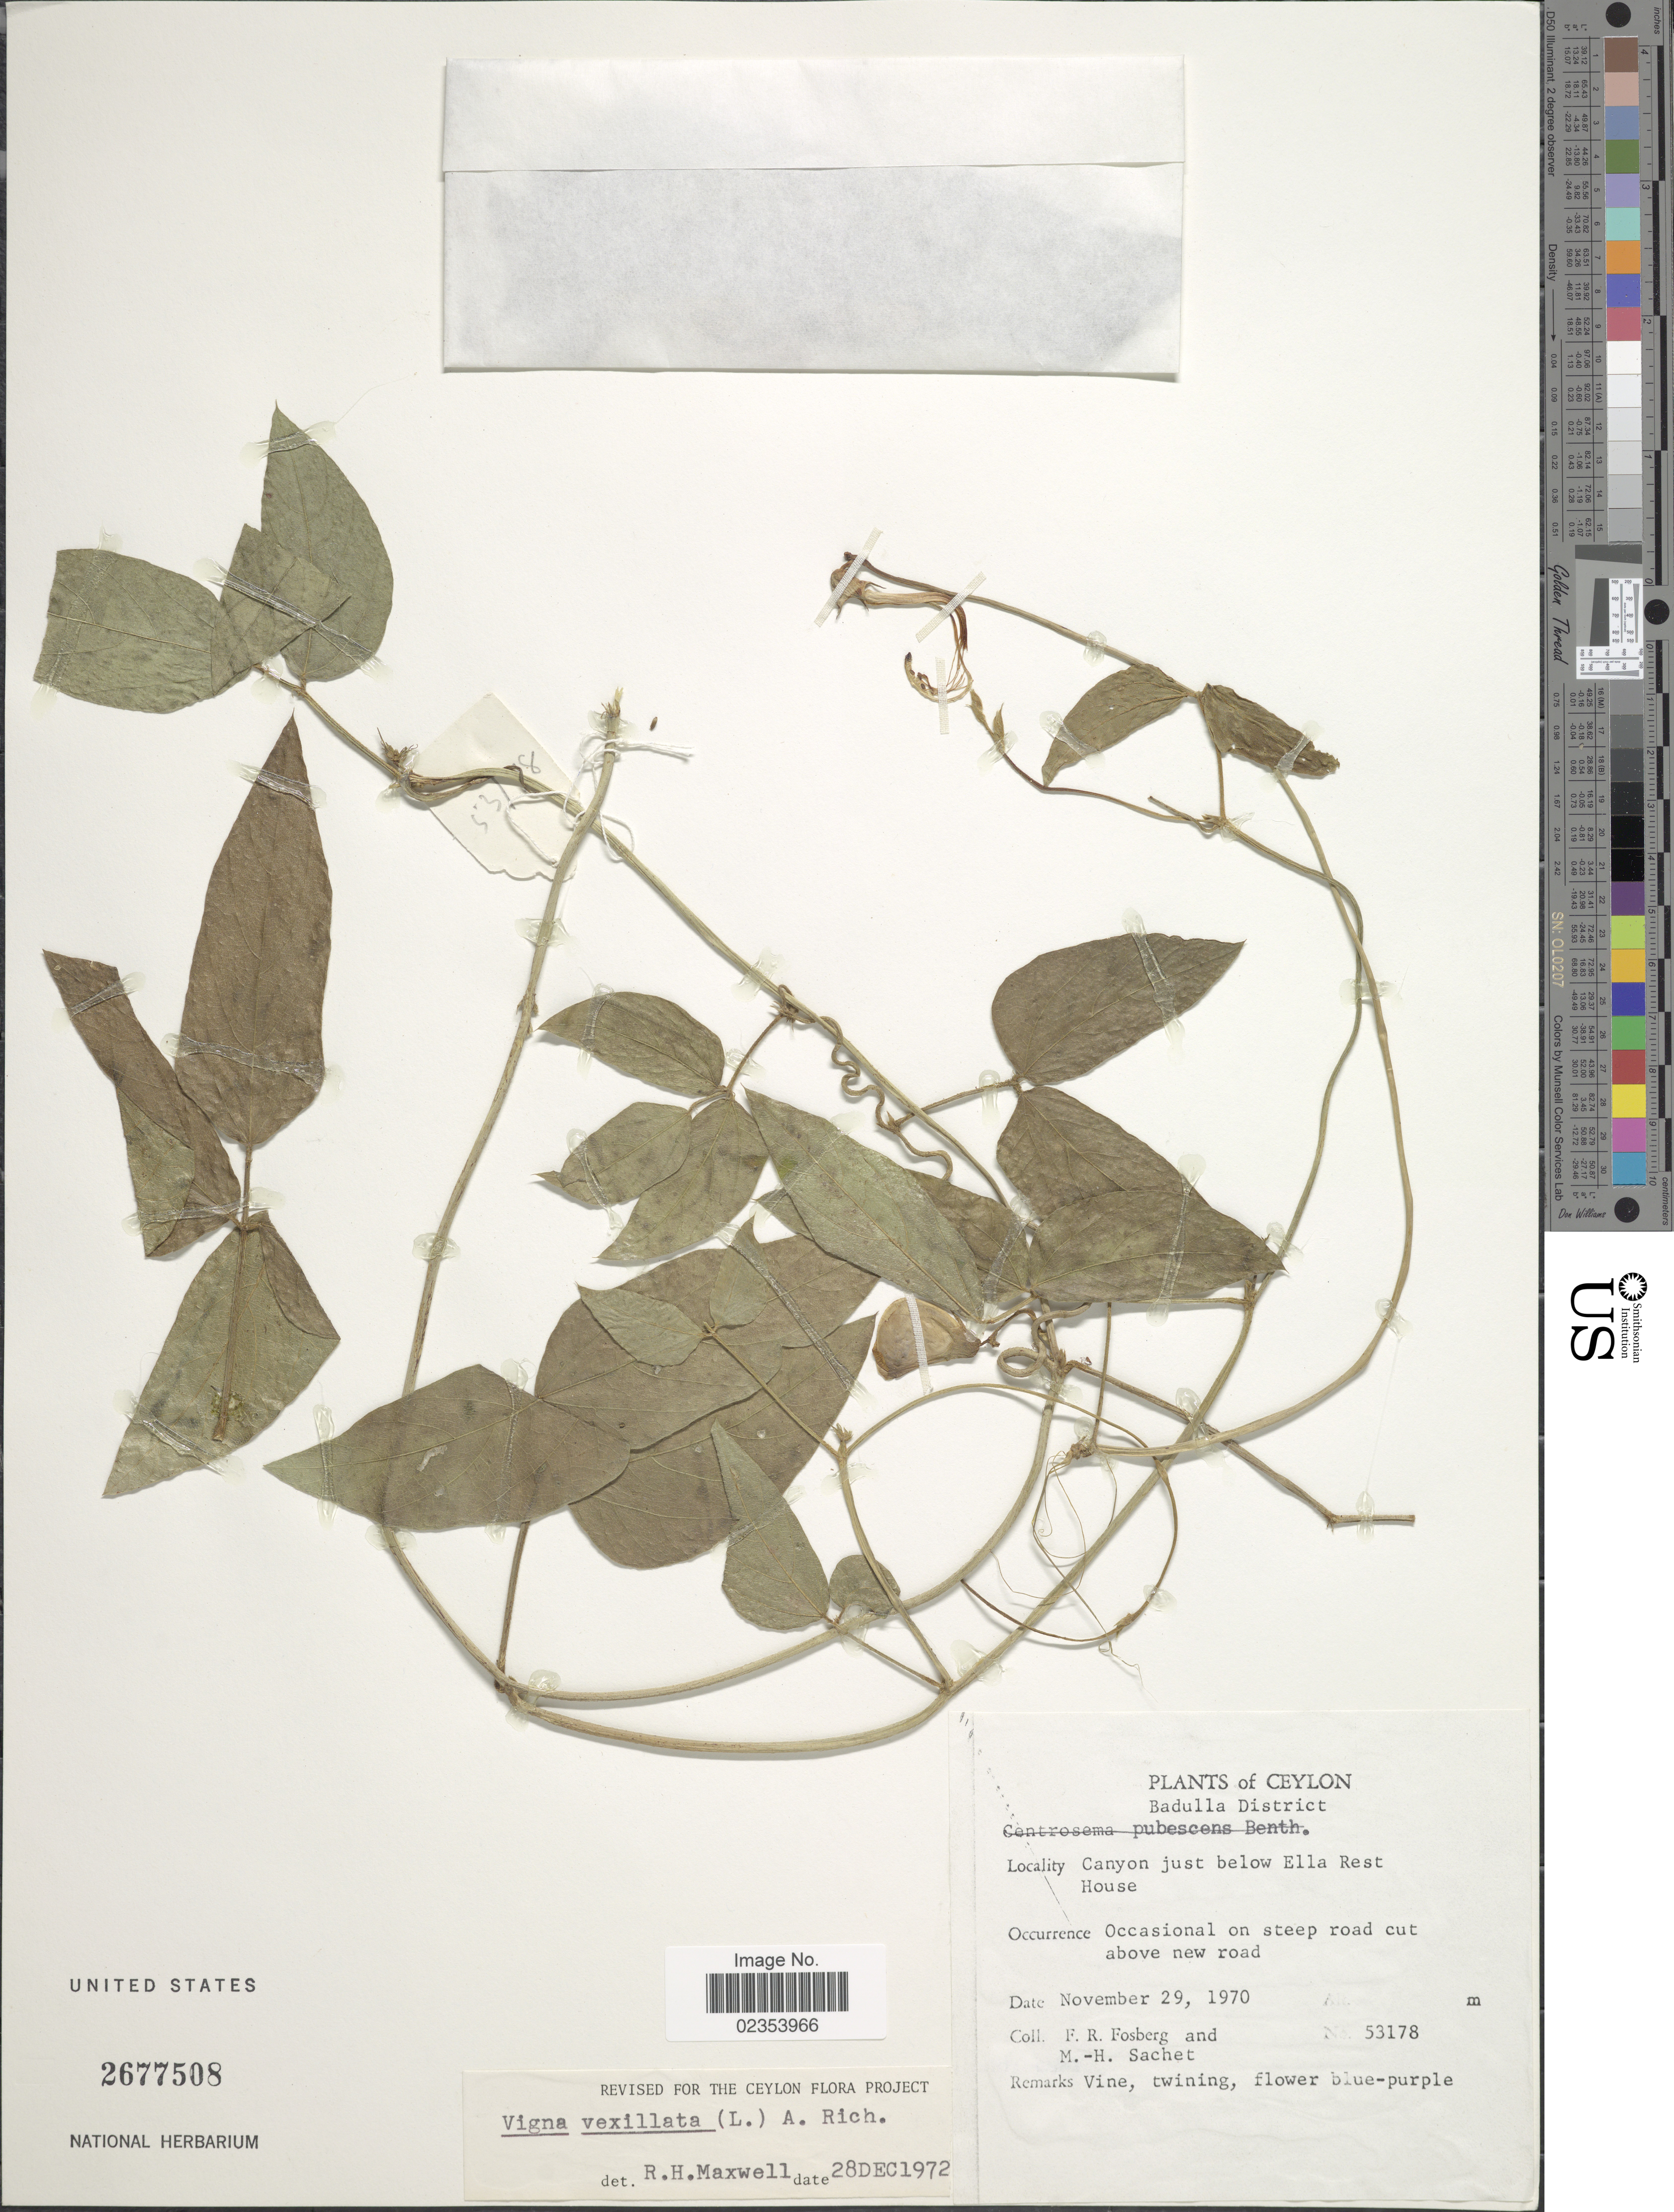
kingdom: Plantae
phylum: Tracheophyta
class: Magnoliopsida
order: Fabales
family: Fabaceae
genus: Vigna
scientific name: Vigna vexillata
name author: (L.) A. Rich.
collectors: F. R. Fosberg & M.-H. Sachet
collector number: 53178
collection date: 1970-11-29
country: Sri Lanka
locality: Ceylon. Badulla District. Canyon just below Ella Rest House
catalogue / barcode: US 2677508